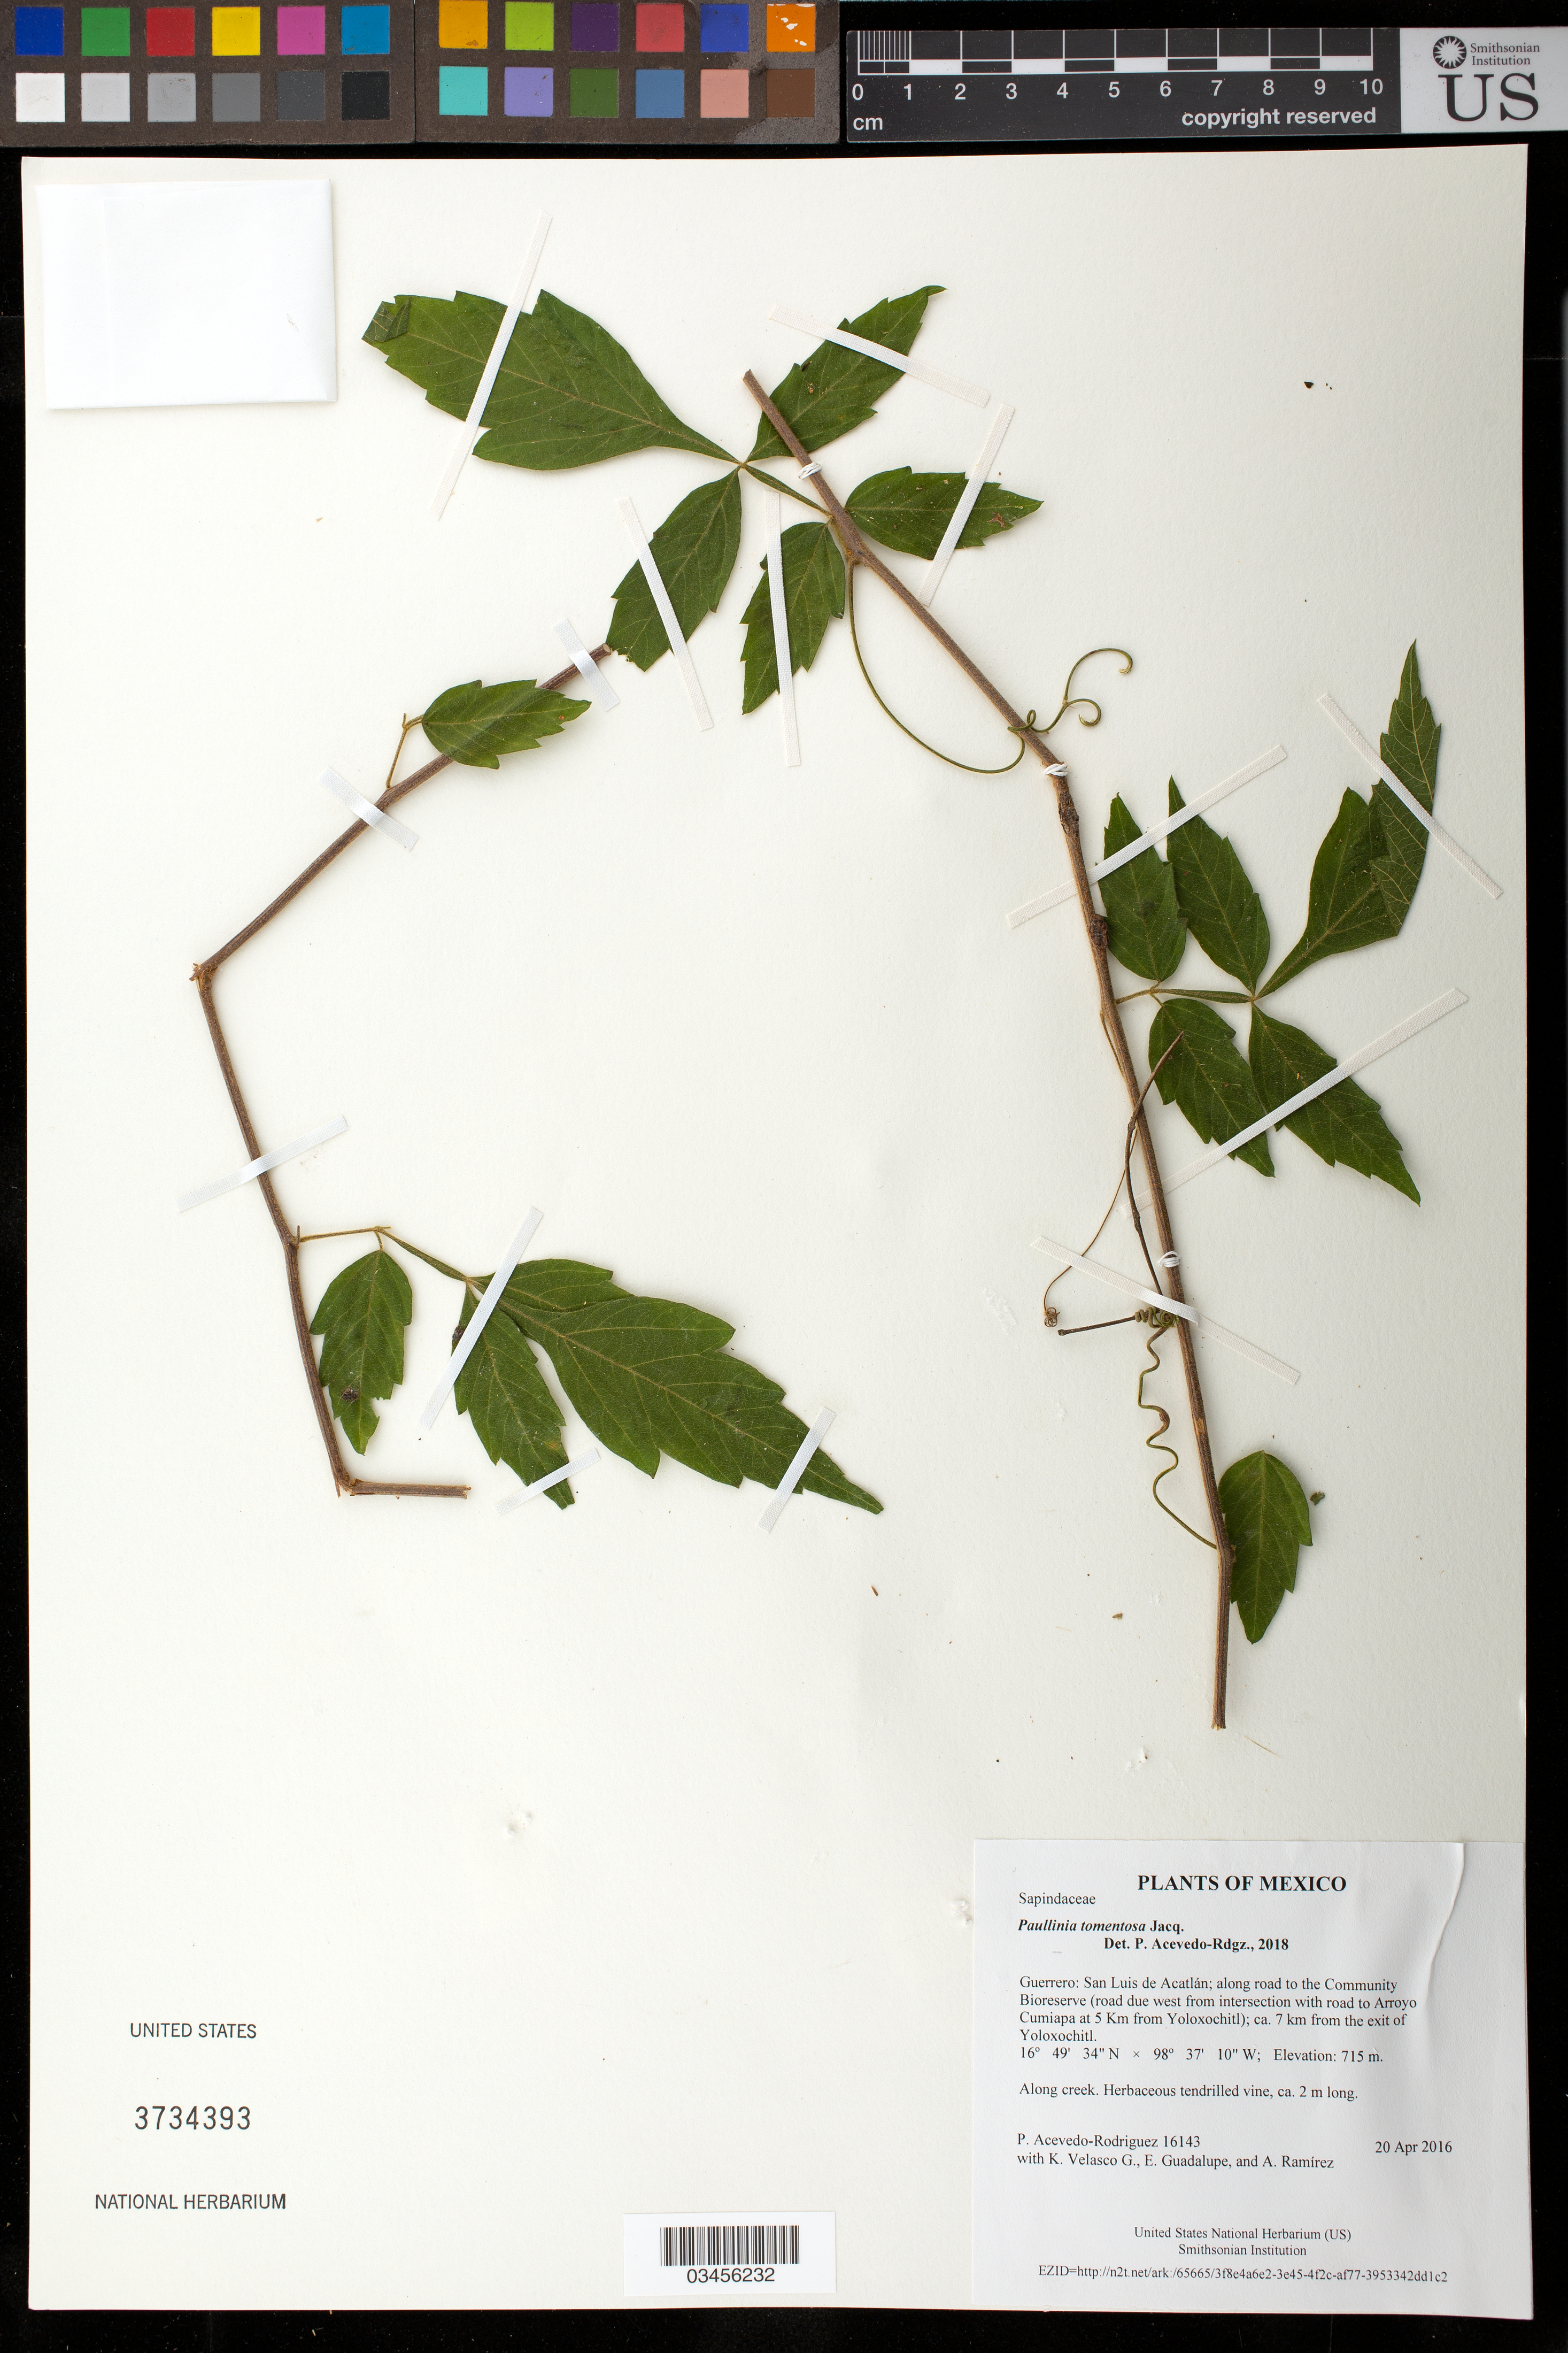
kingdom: Plantae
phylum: Tracheophyta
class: Magnoliopsida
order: Sapindales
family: Sapindaceae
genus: Paullinia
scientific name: Paullinia tomentosa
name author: Jacq.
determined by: Acevedo-Rodríguez, P., (BOT), Smithsonian Institution - National Museum of Natural History (UNITED STATES)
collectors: P. Acevedo-Rodr., K. Velasco G., E. Guadalupe & A. Ramírez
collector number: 16143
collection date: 2016-04-20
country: Mexico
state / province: Guerrero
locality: San Luis de Acatlán; along road to the Community Bioreserve (rd due west from intersection with rd to Arroyo Cumiapa at 5 Km from Yoloxochitl); ca. 7 km from the exit of Yoloxochitl.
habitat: Along creek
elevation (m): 715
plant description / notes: US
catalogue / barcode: US 3734393